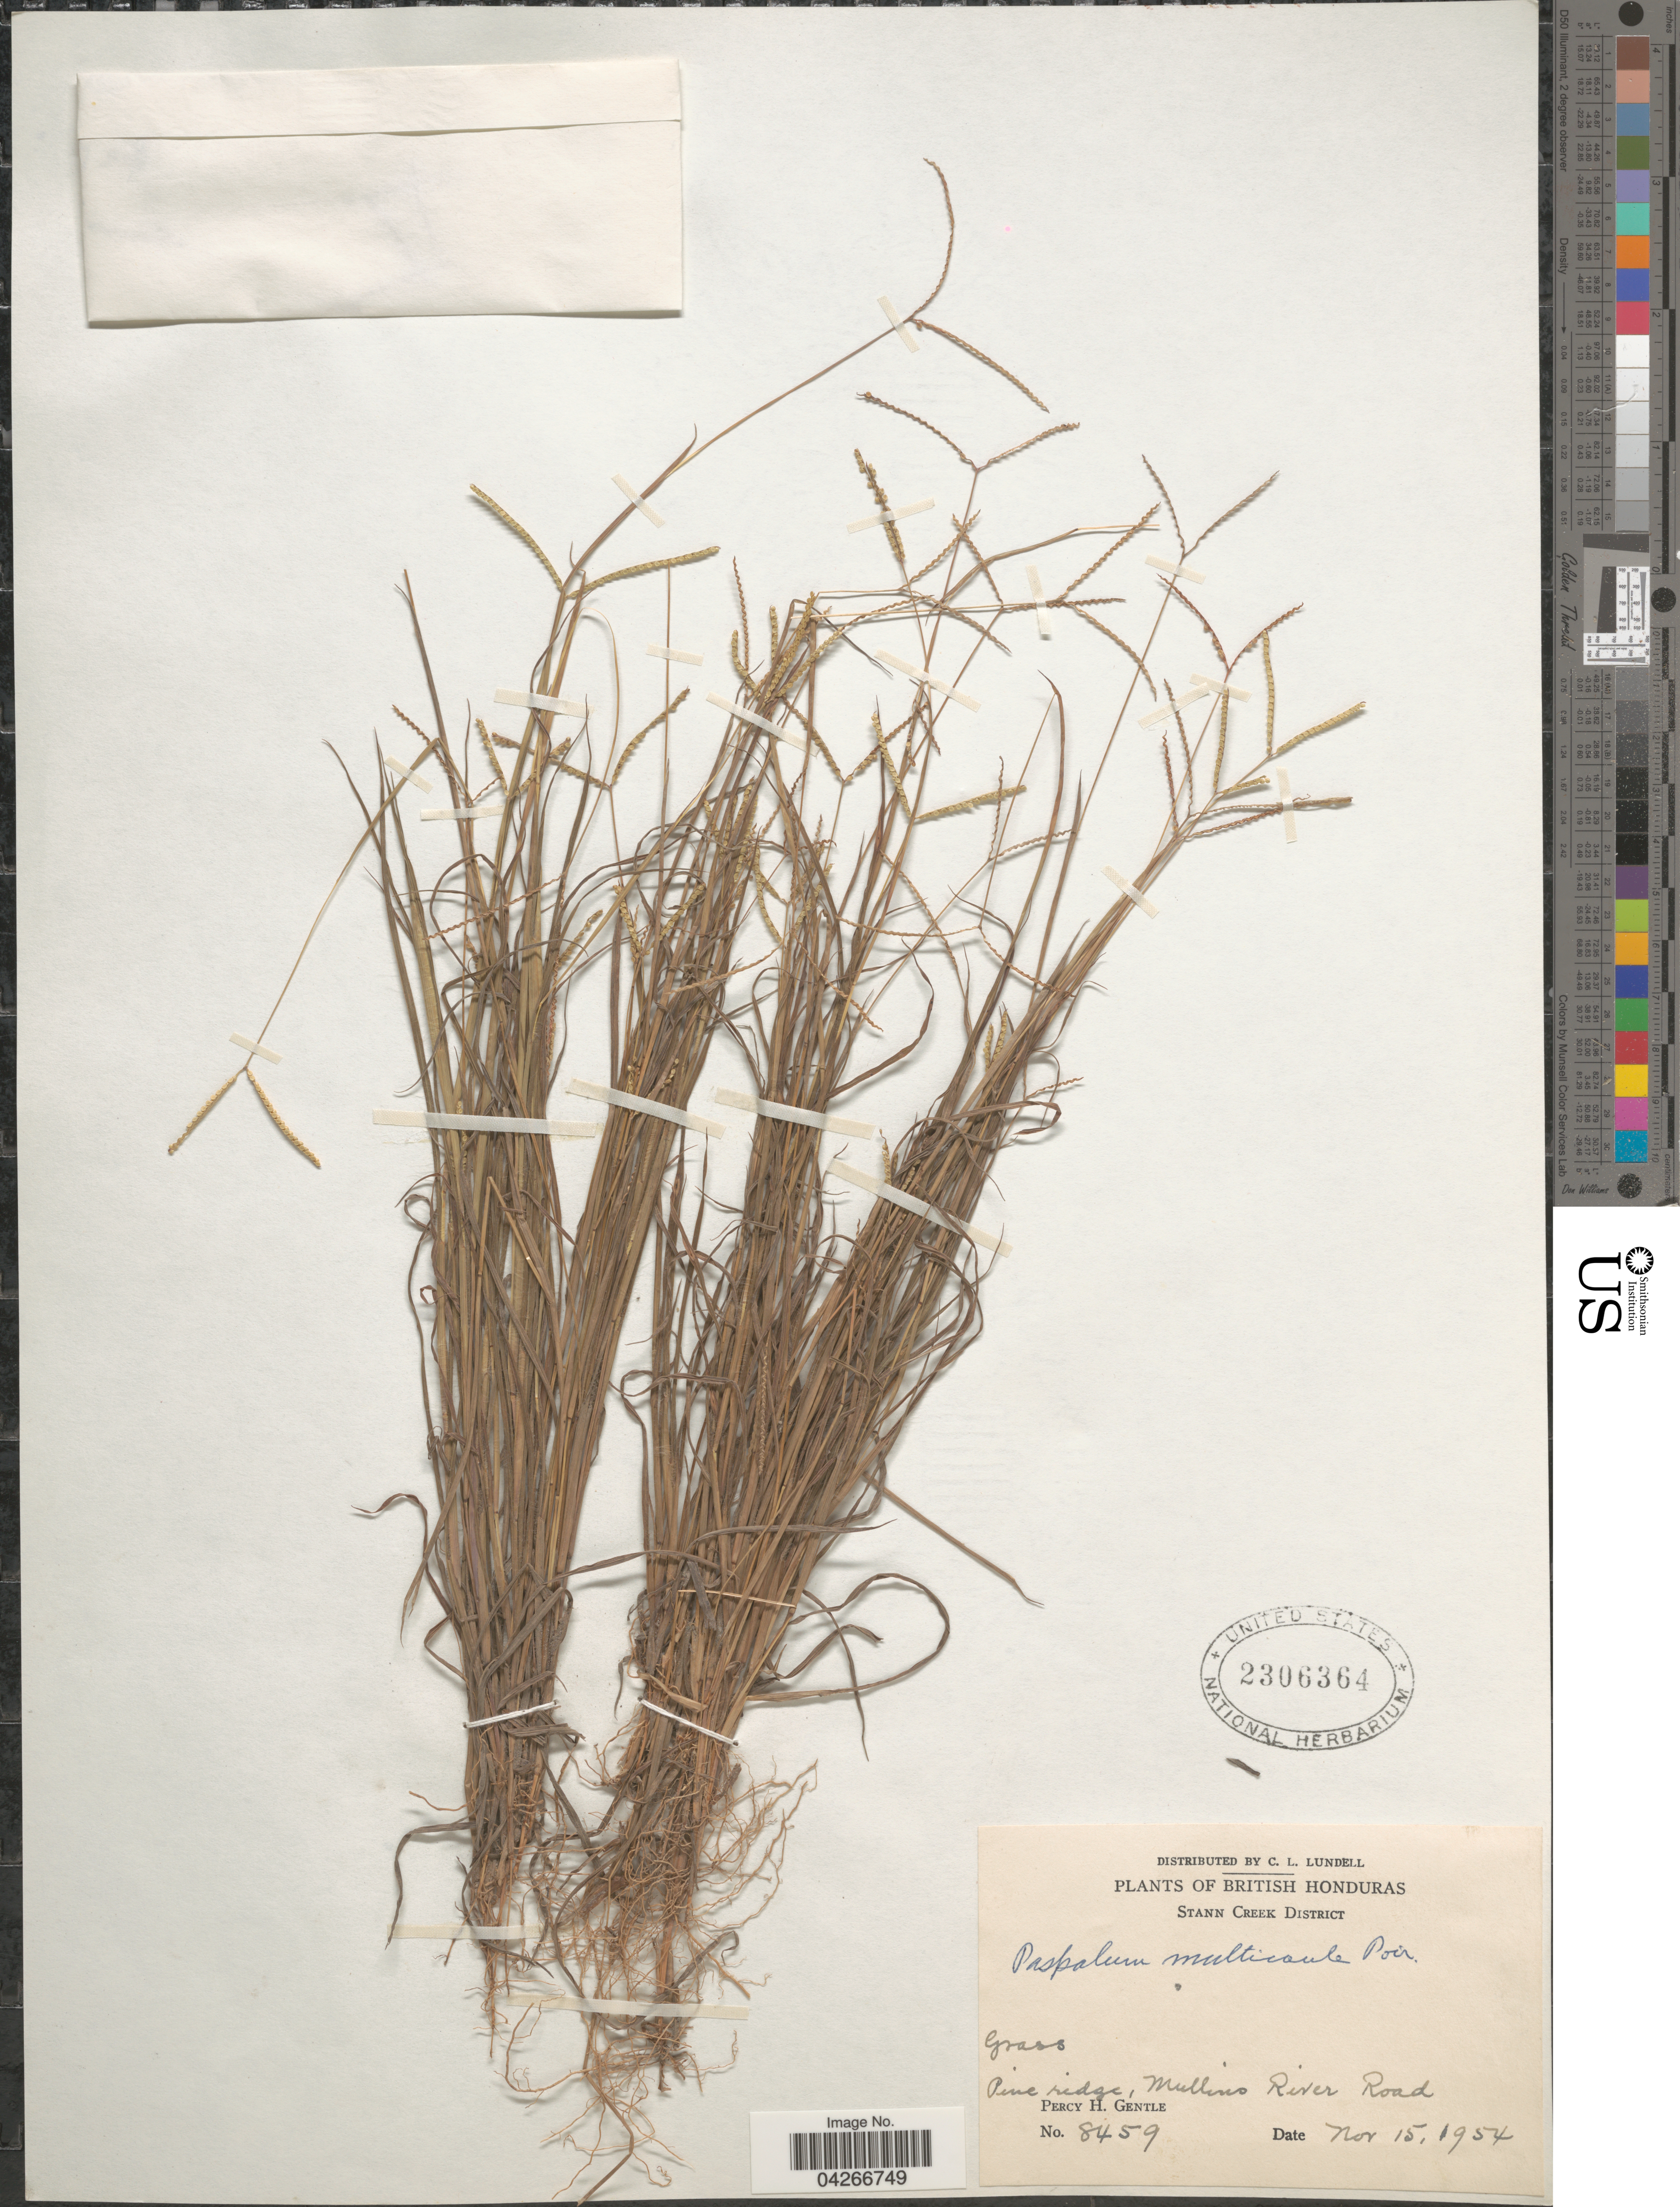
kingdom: Plantae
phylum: Tracheophyta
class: Liliopsida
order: Poales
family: Poaceae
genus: Paspalum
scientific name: Paspalum multicaule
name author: Poir. in Lam.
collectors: P. H. Gentle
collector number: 8459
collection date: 1954-11-15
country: Belize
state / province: Stann Creek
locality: British Honduras. Stann Creek District. Mullins River Road.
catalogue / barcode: US 2306364